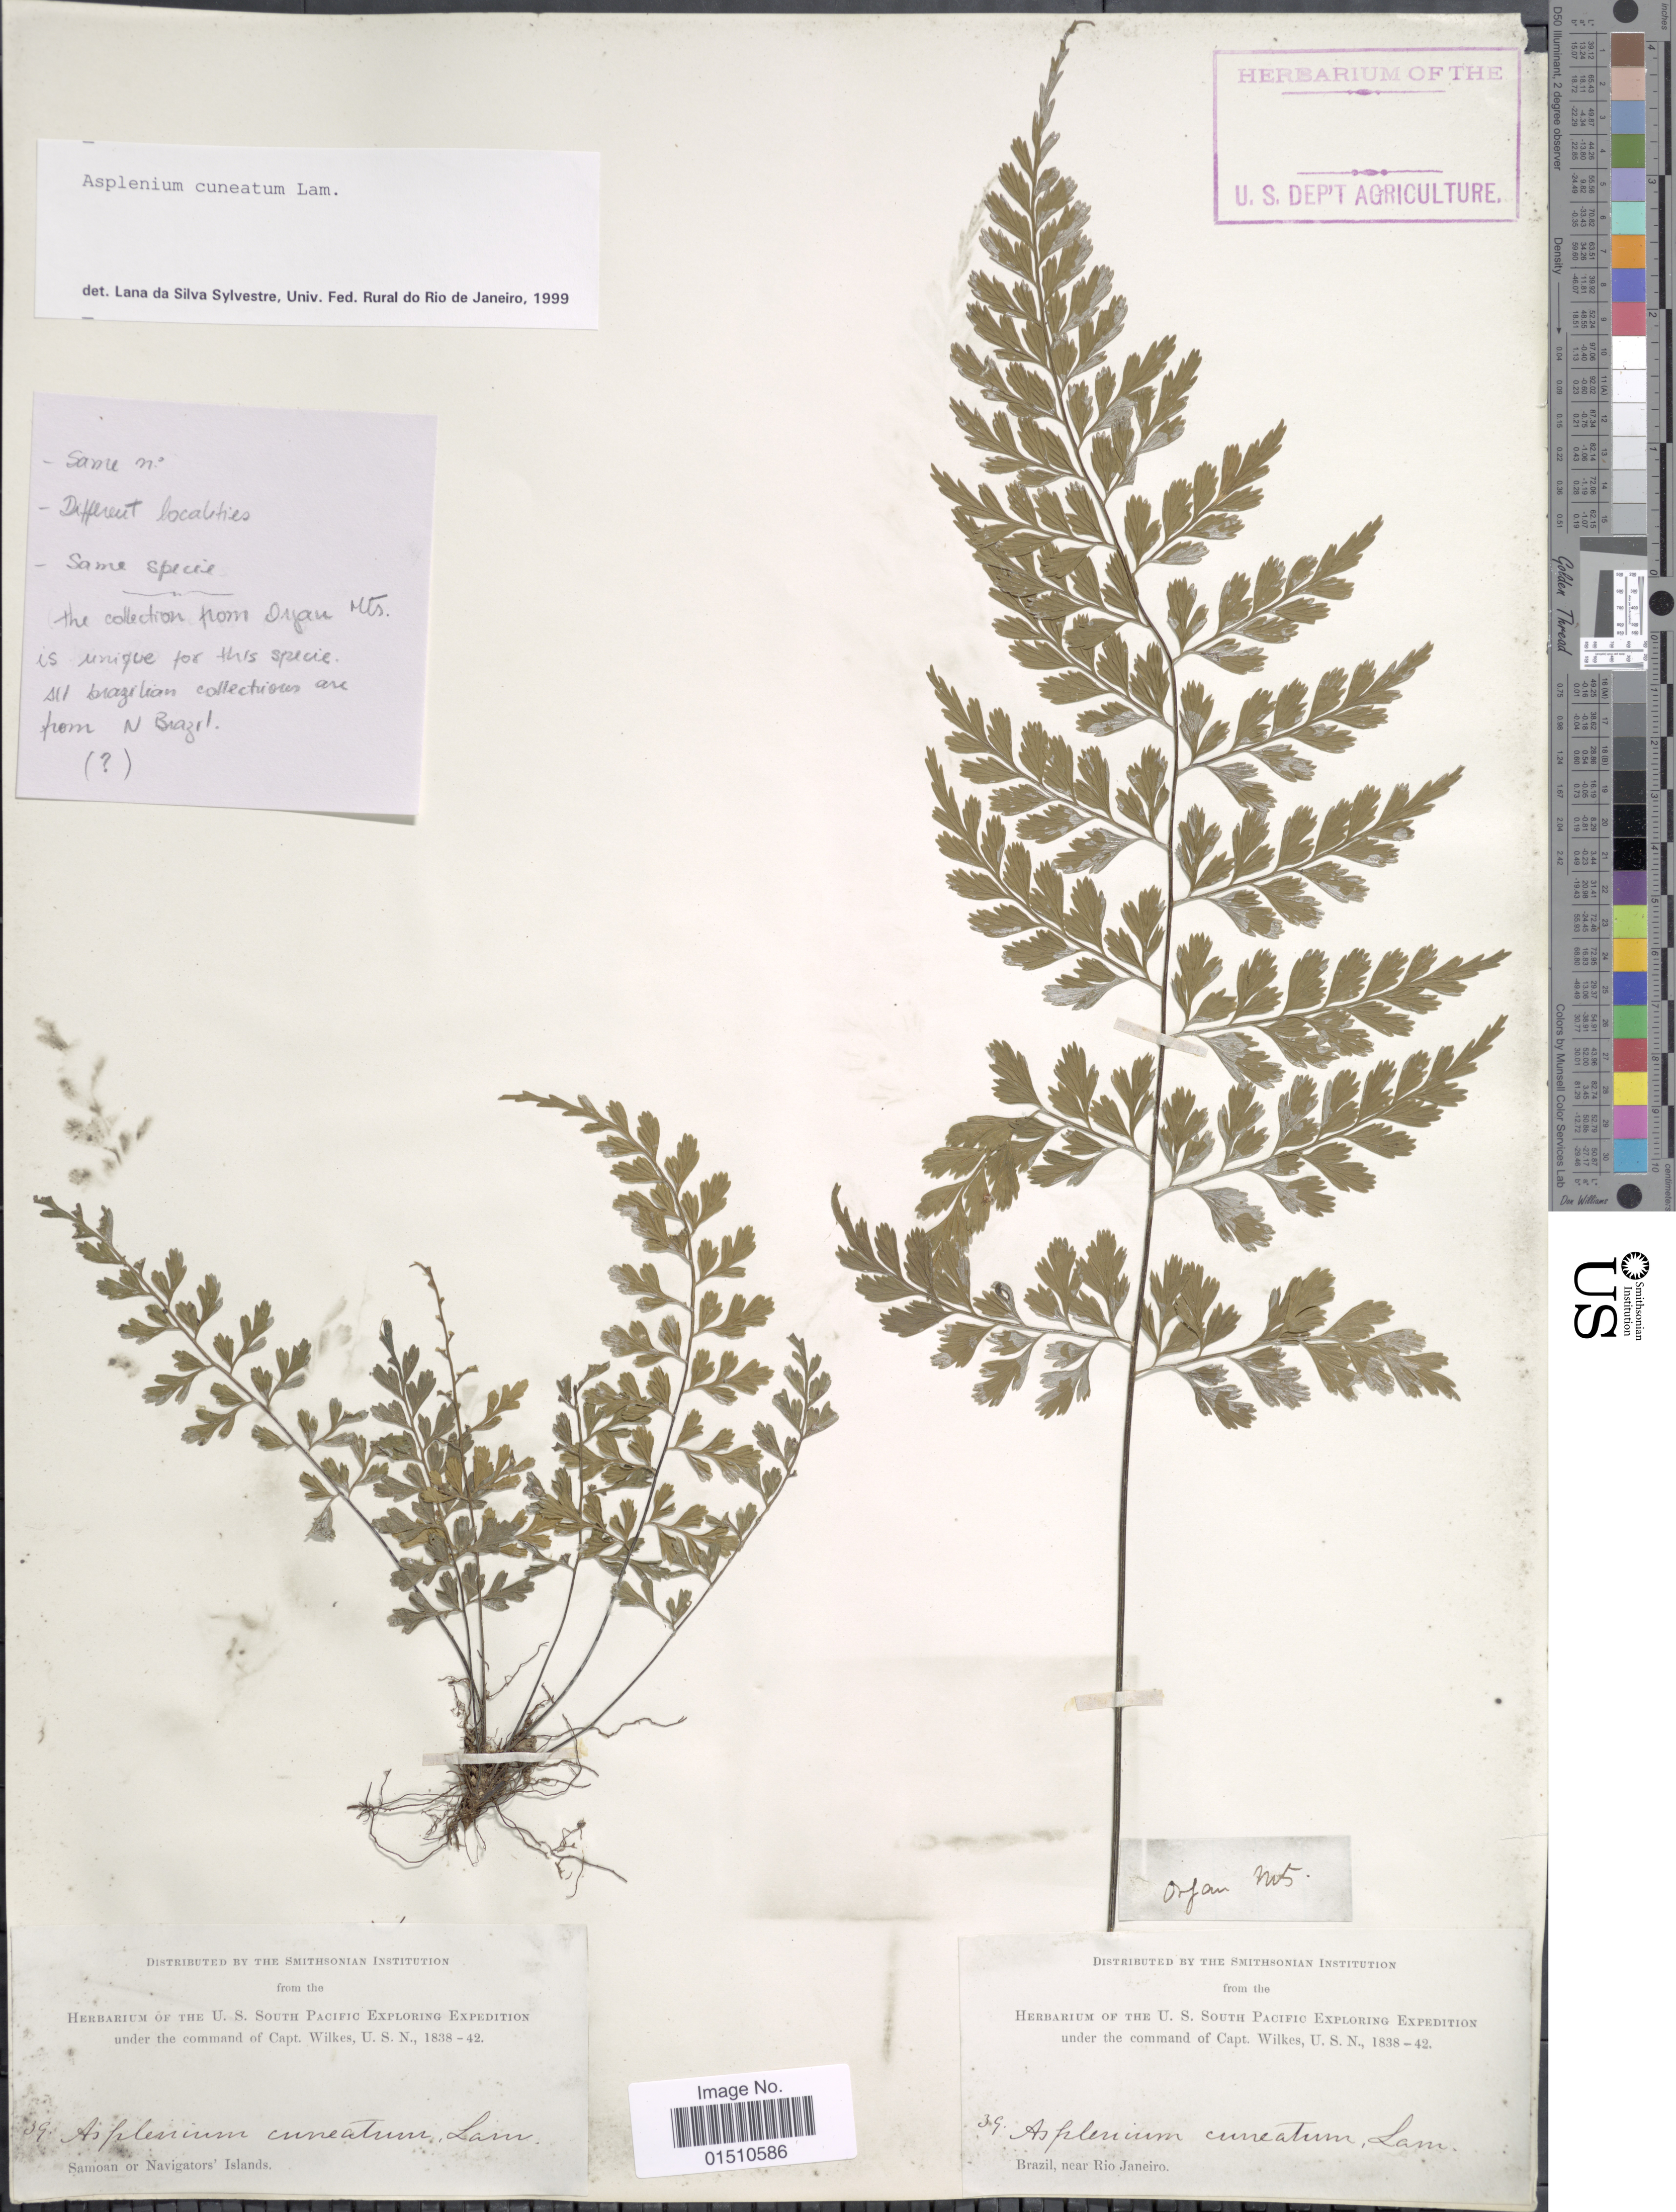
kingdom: Plantae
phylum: Tracheophyta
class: Polypodiopsida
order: Polypodiales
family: Aspleniaceae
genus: Asplenium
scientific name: Asplenium cuneatum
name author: Lam.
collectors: U.S. South Pacific Explor. Exped.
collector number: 39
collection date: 1838/1842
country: American Samoa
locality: Samoan or Navigators' Islands.